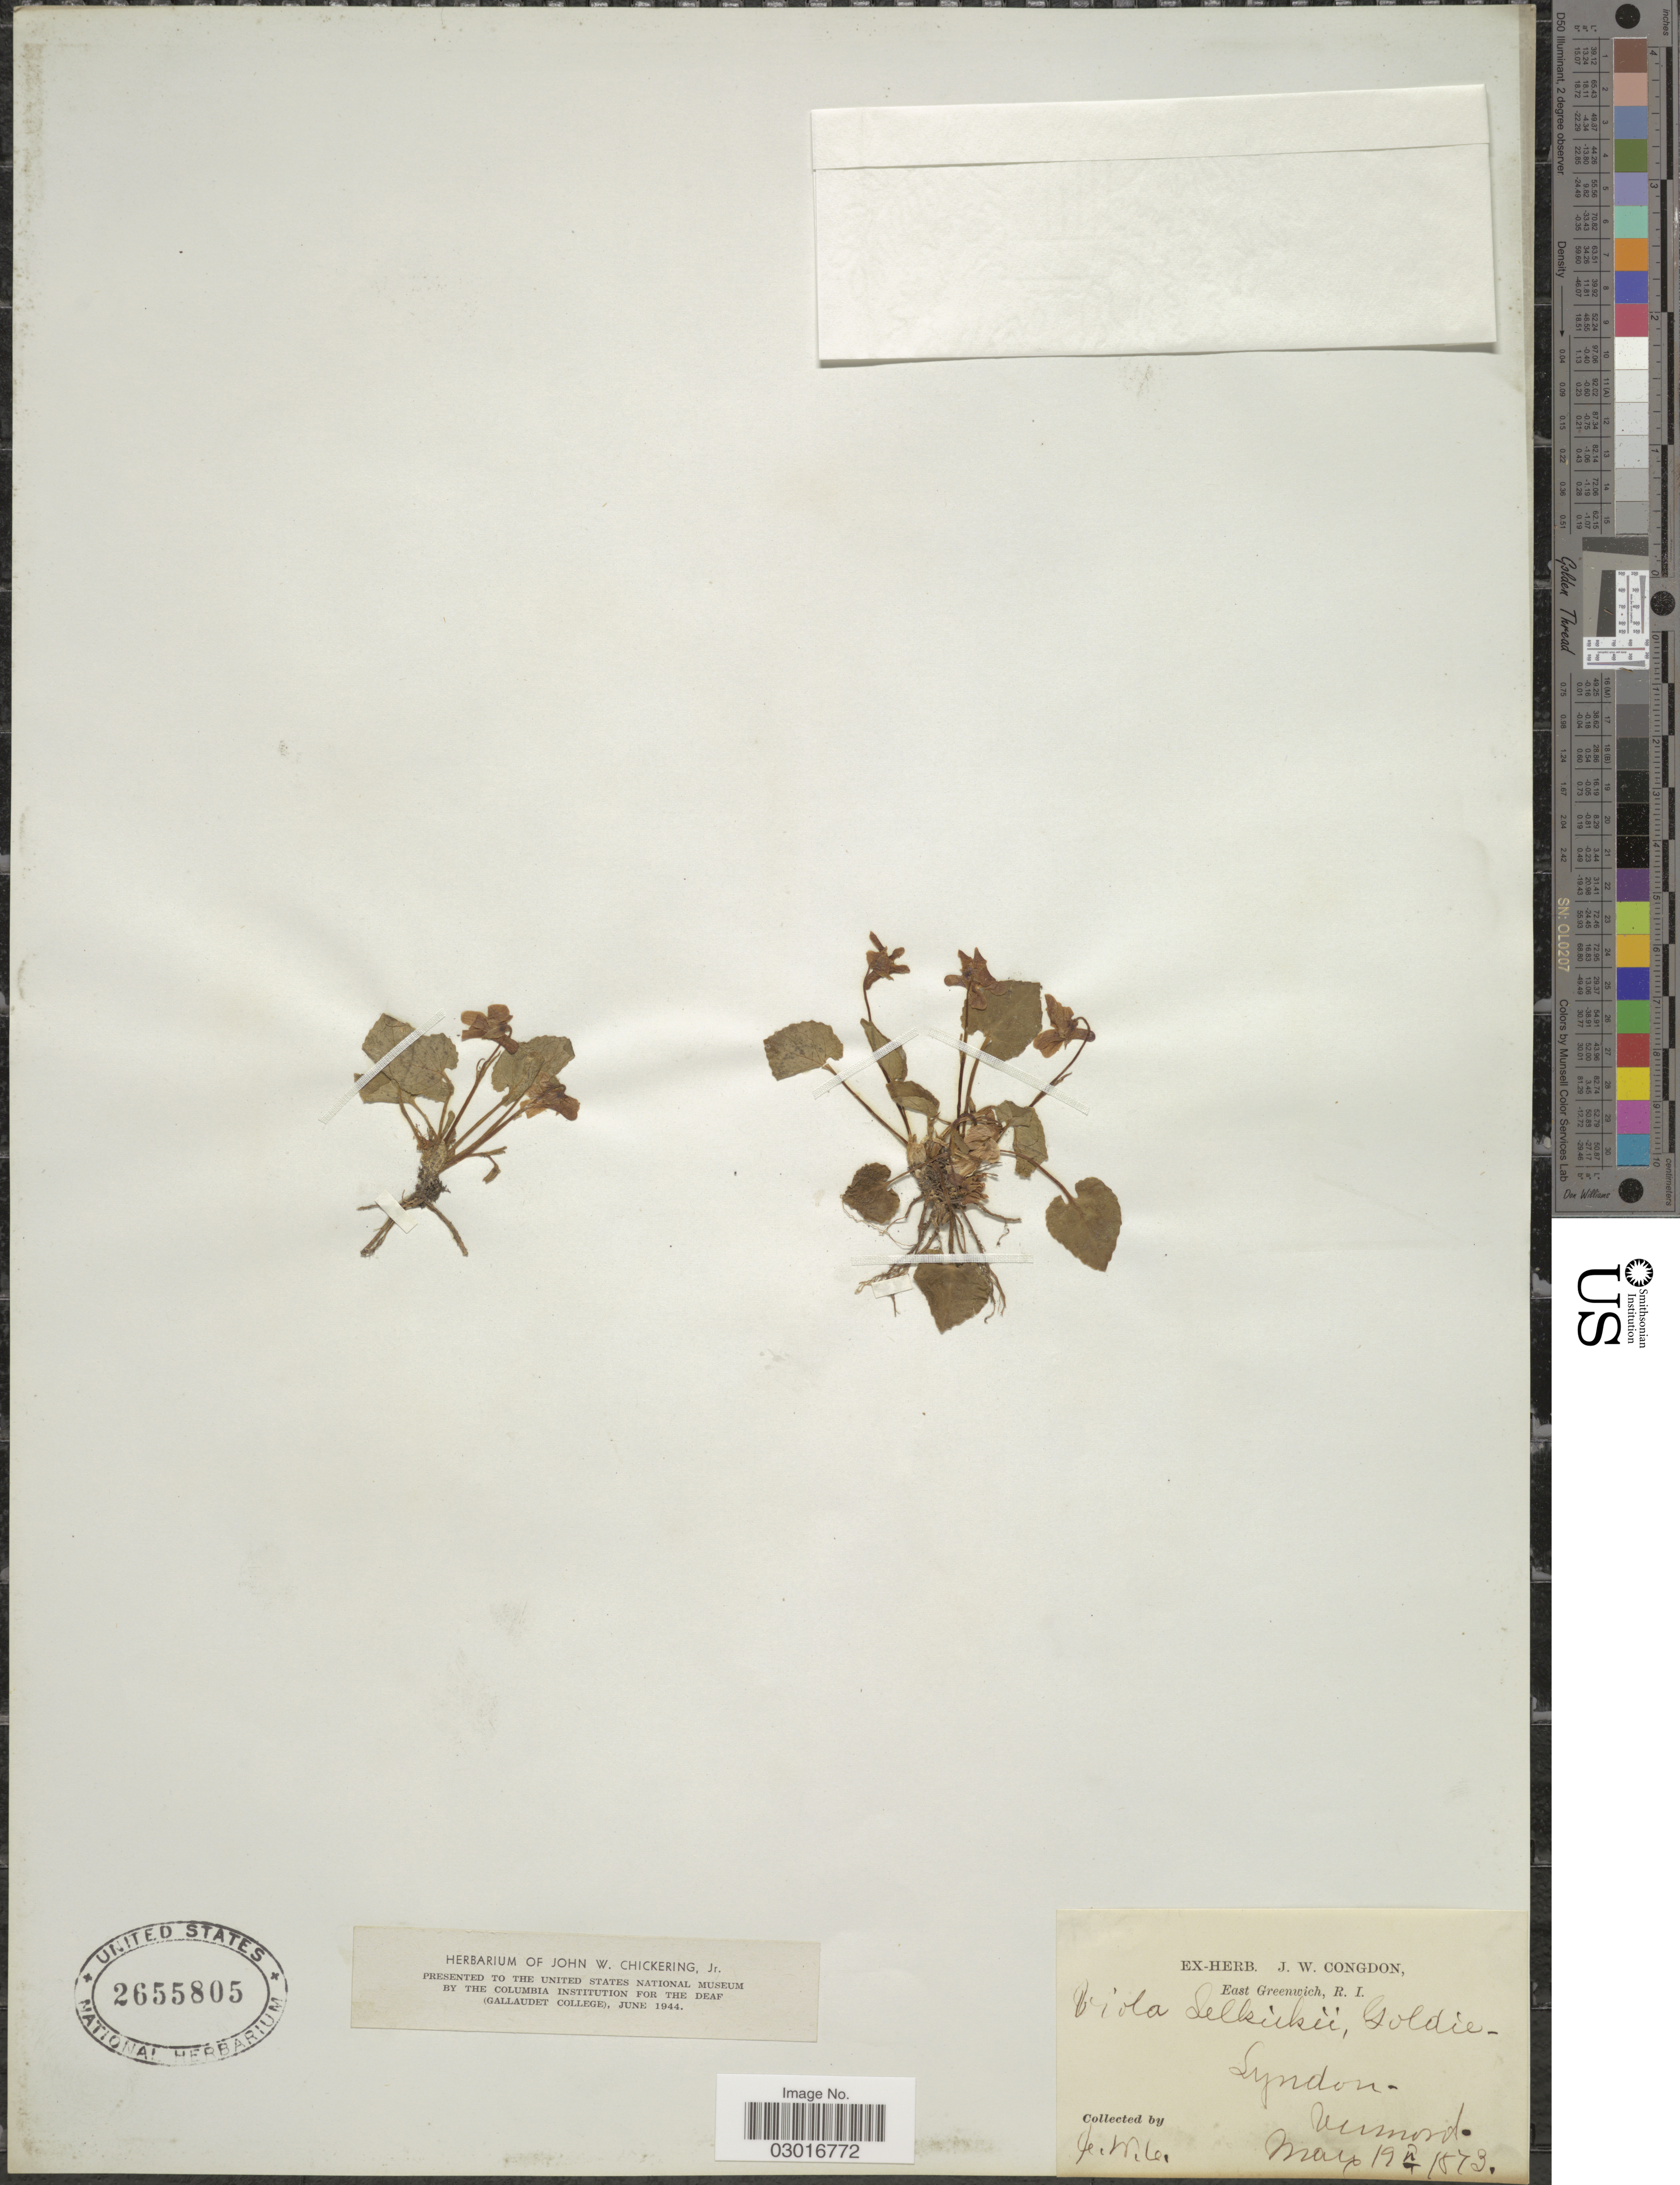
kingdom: Plantae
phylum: Tracheophyta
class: Magnoliopsida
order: Malpighiales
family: Violaceae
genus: Viola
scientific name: Viola selkirkii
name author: Pursh ex Goldie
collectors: J. W. Congdon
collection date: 1873-03-19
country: United States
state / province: Vermont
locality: Lyndon.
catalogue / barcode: US 2655805